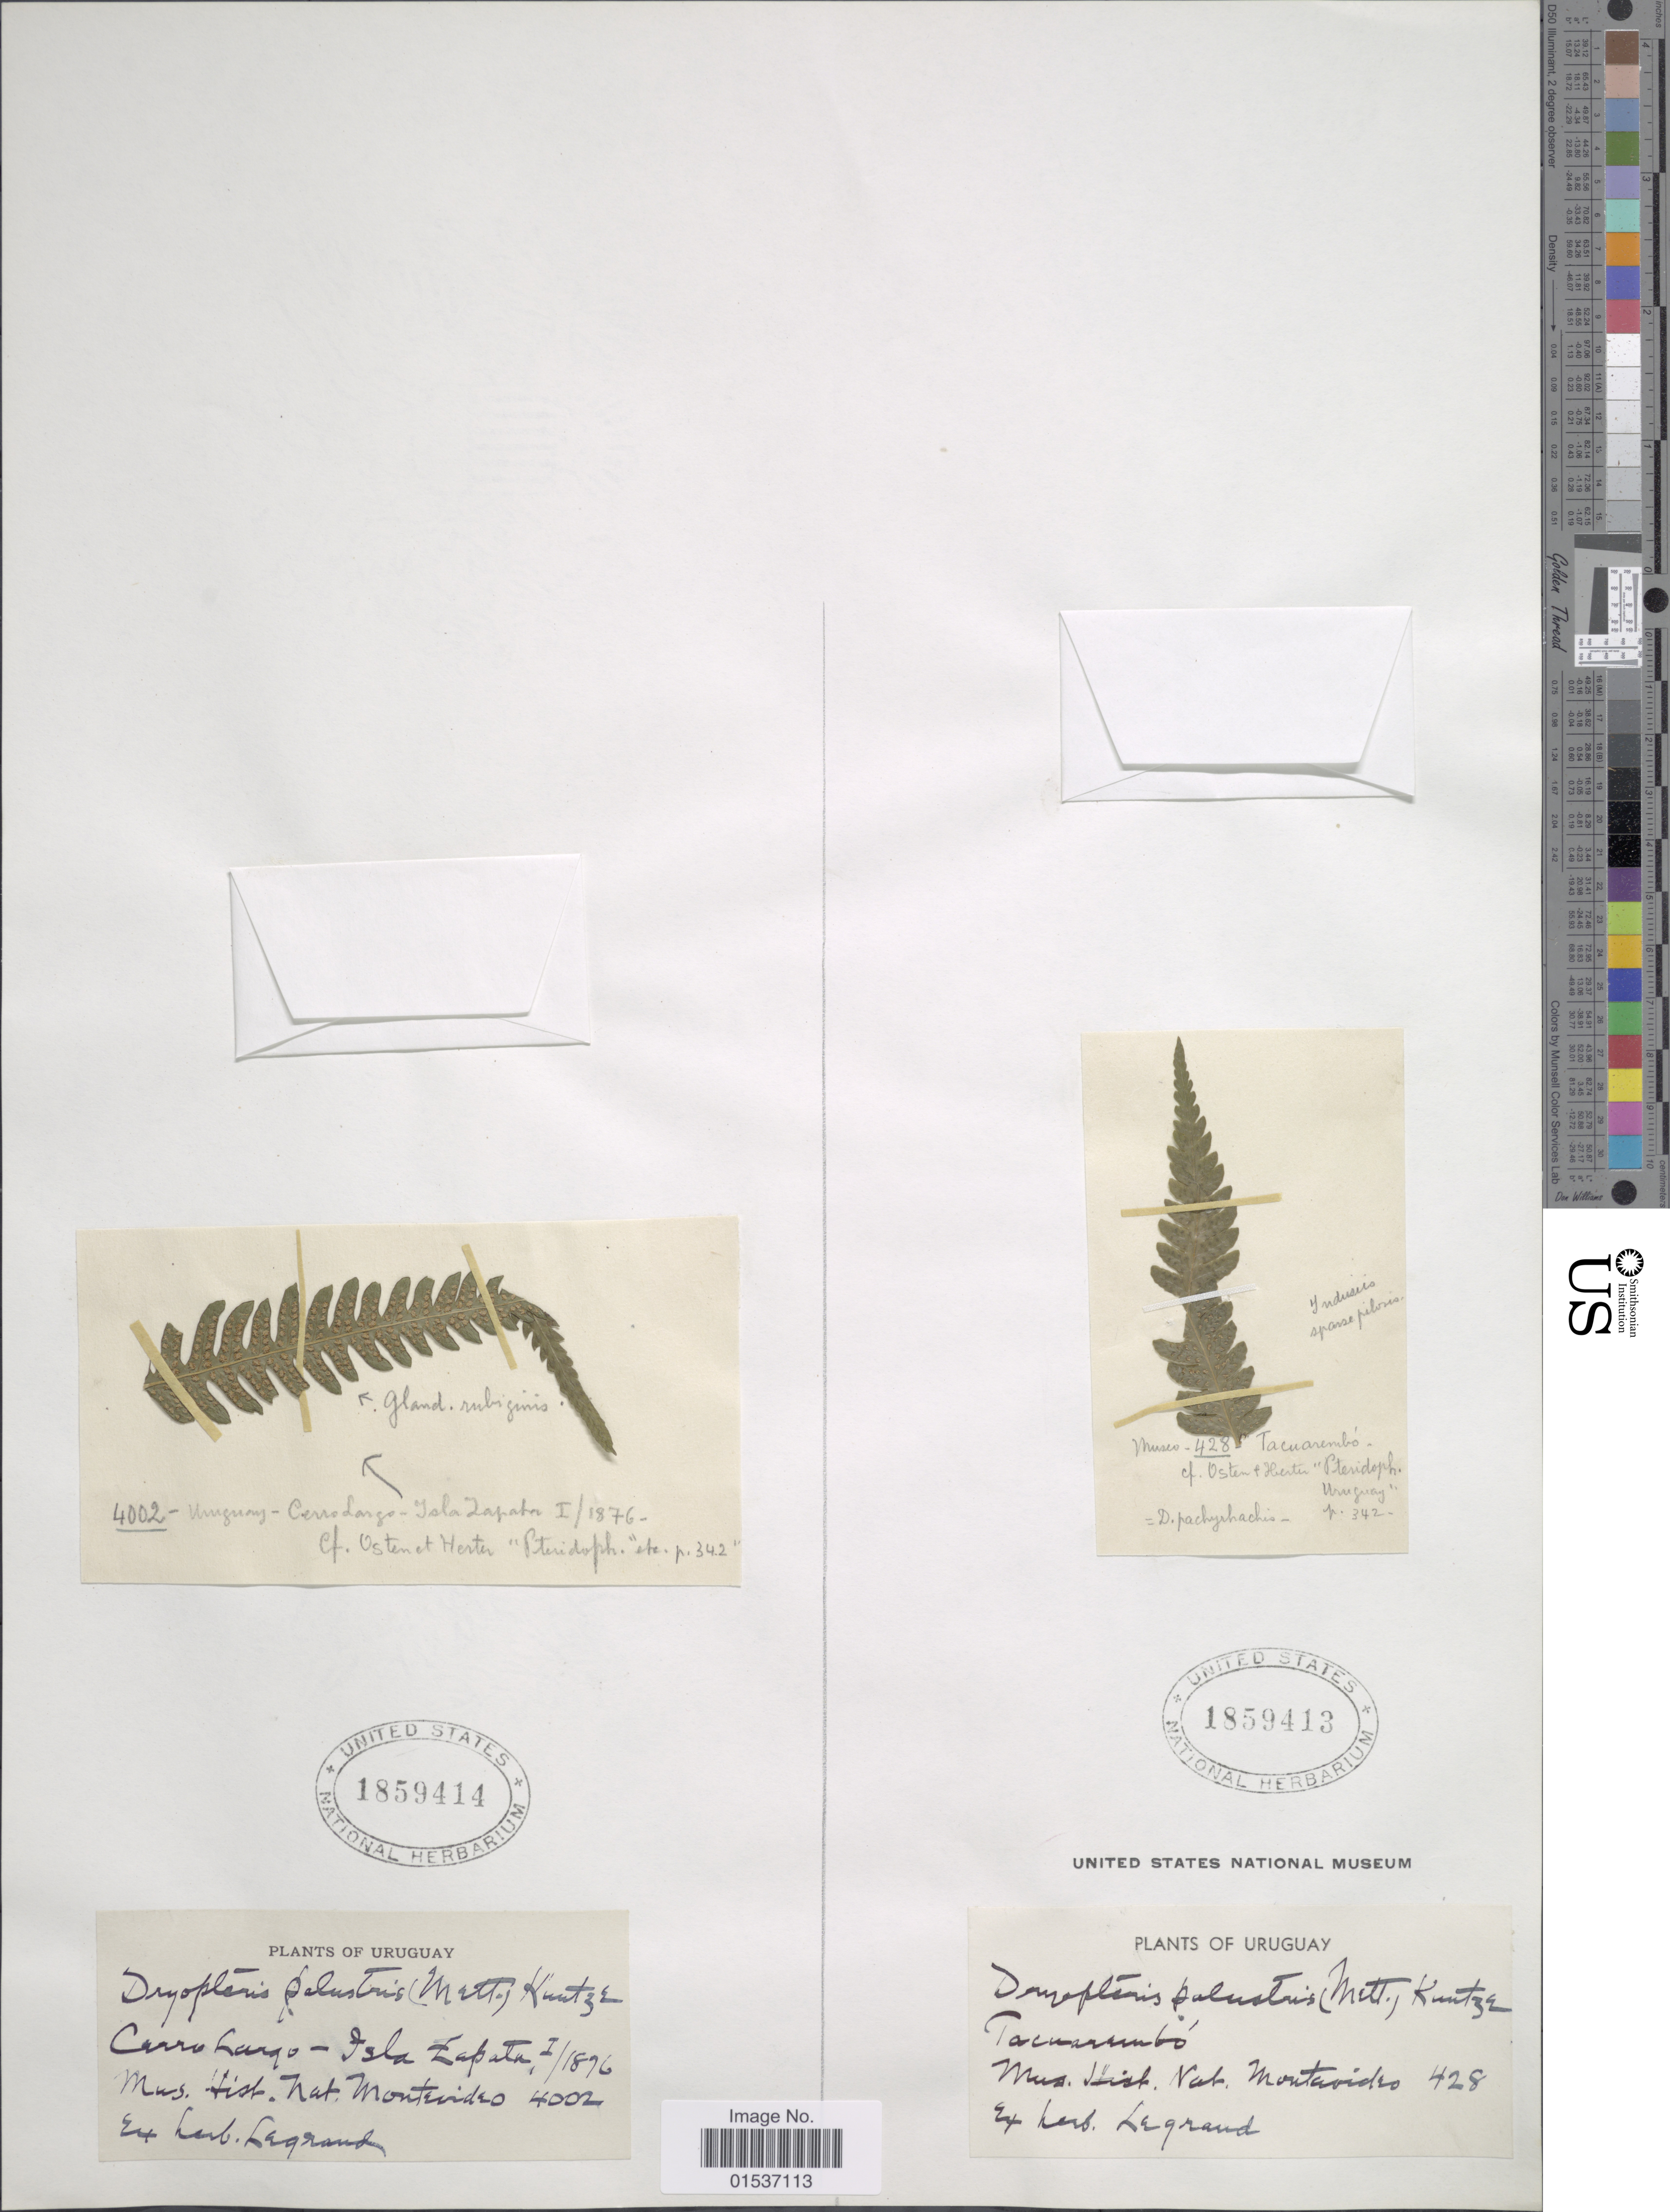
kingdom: Plantae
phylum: Tracheophyta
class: Polypodiopsida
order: Polypodiales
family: Thelypteridaceae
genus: Thelypteris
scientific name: Thelypteris palustris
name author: (Salisb.) Schott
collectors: ex herb. Legrand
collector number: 428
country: Uruguay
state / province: Tacuarembó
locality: Uruguay, Tacuarembo, Mus, Hist, Nat. Montevideo.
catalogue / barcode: US 1859413-2